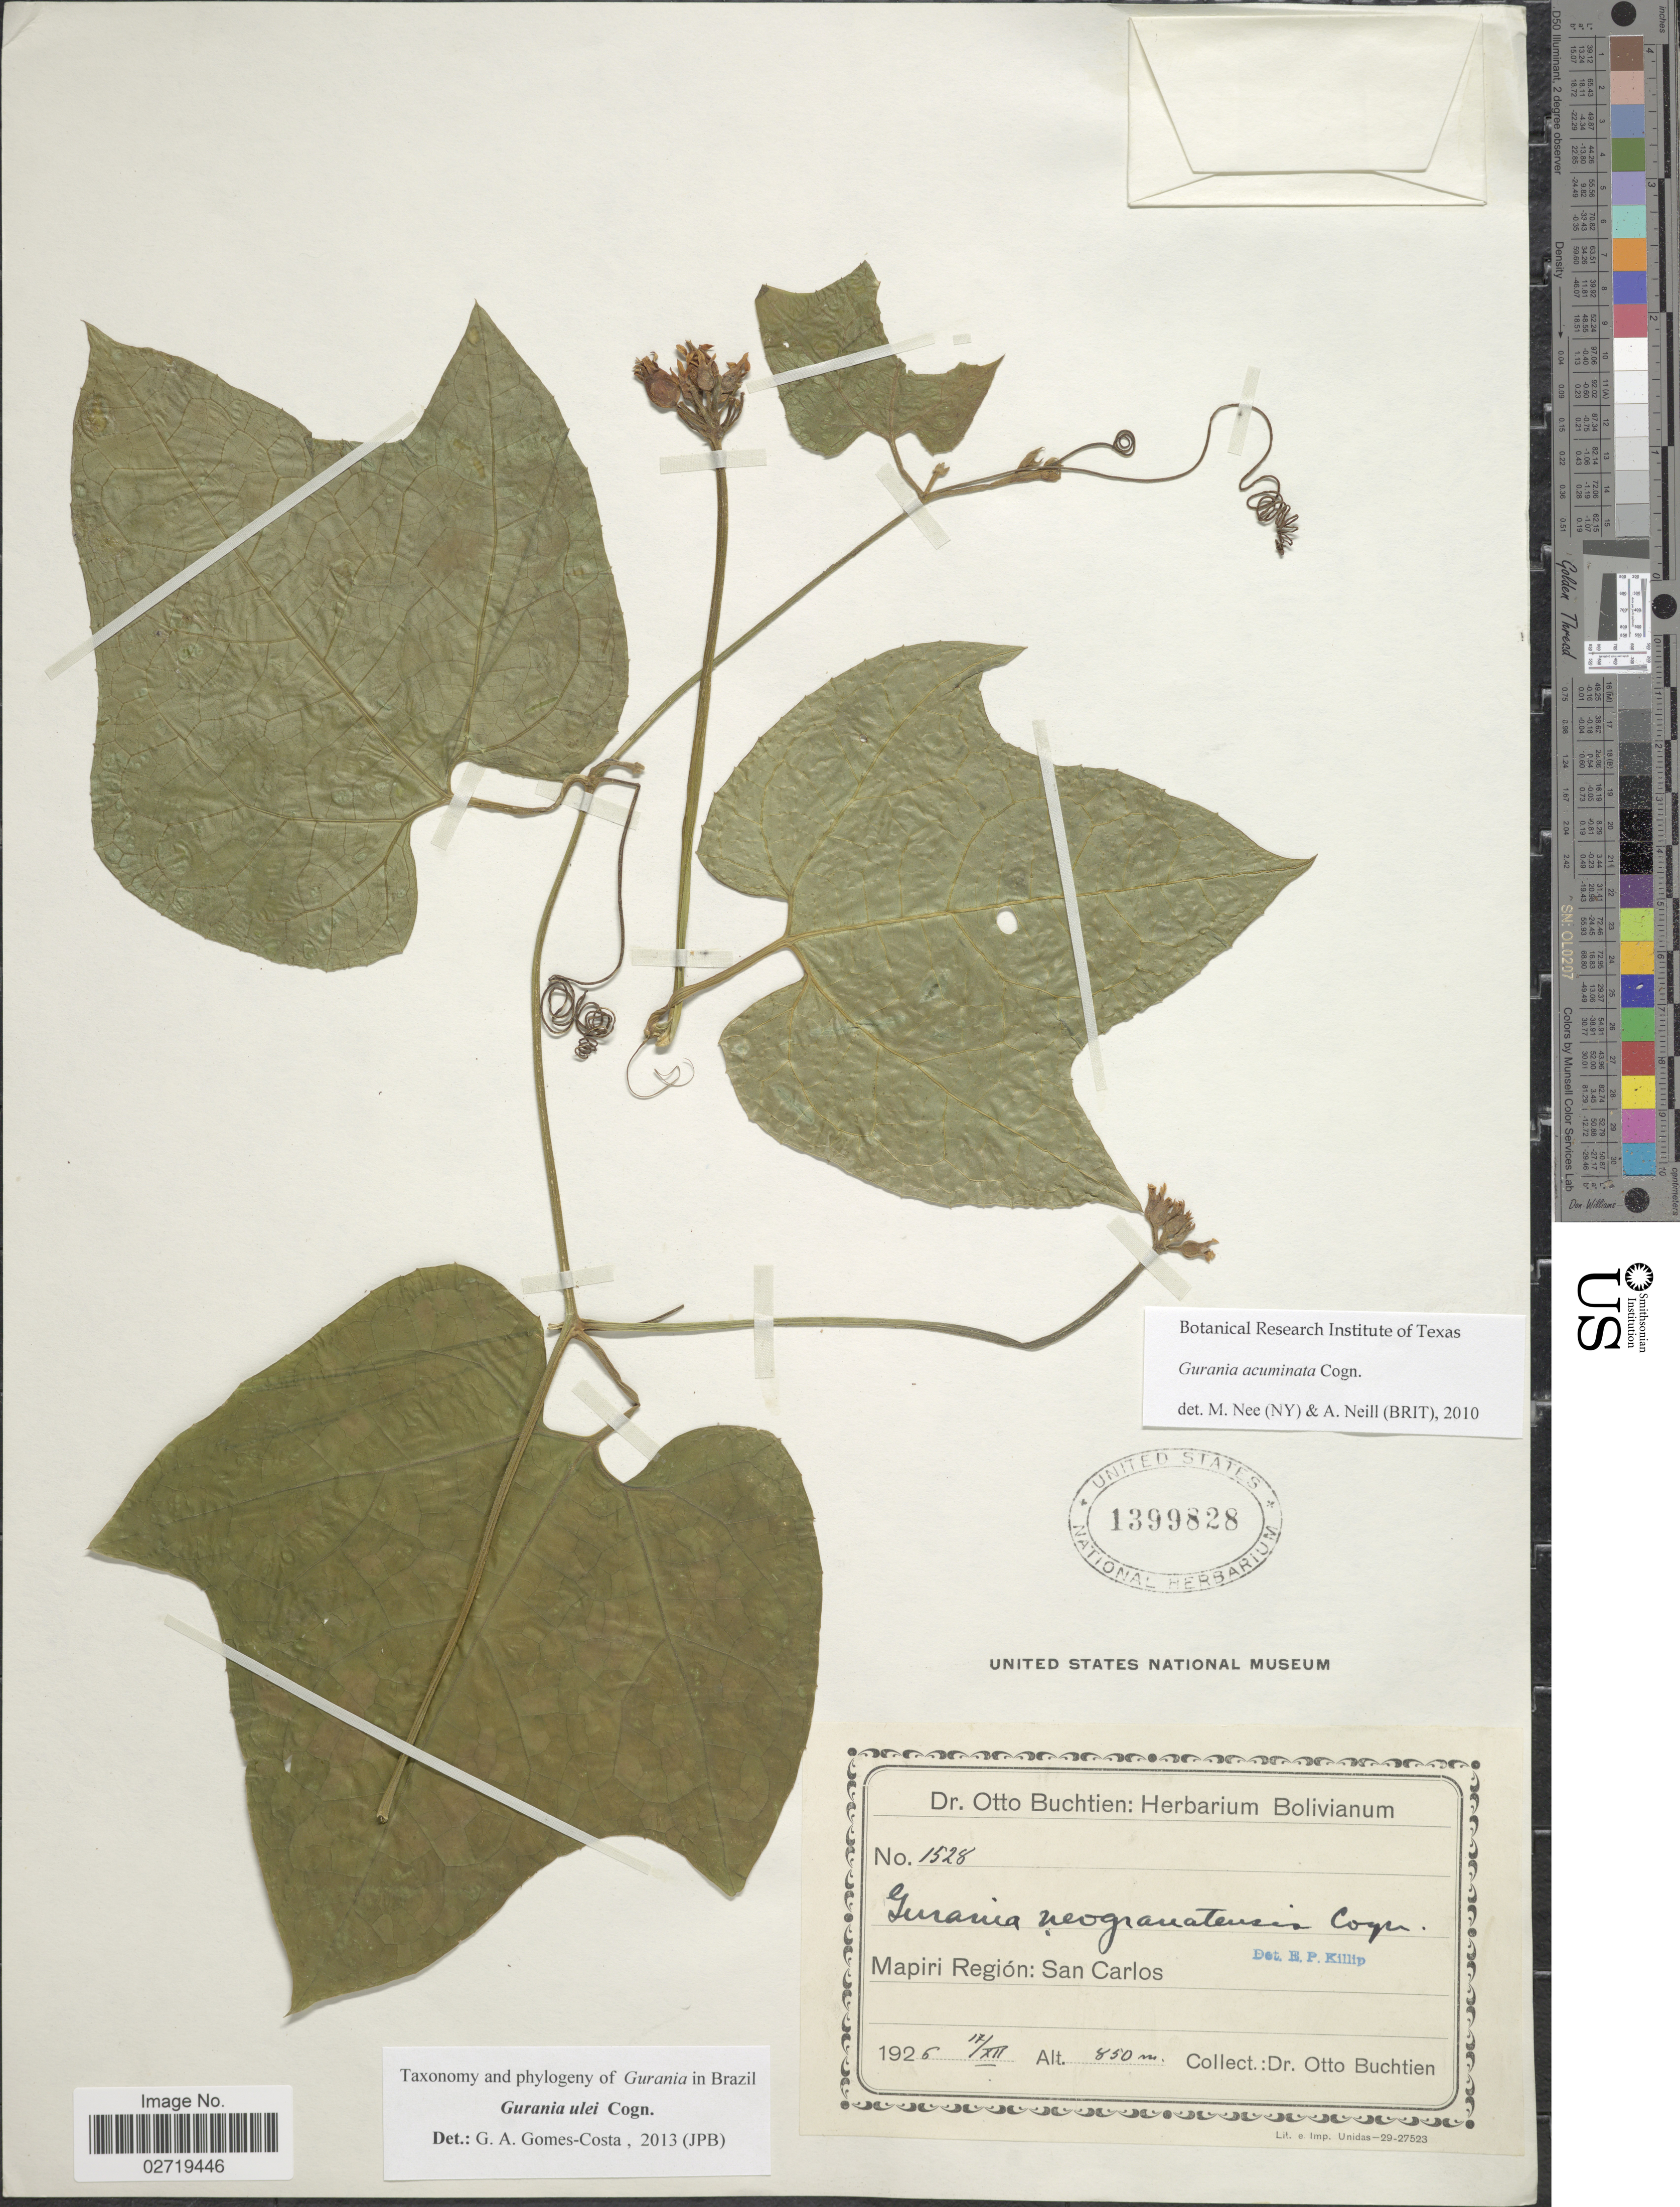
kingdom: Plantae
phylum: Tracheophyta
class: Magnoliopsida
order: Cucurbitales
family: Cucurbitaceae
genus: Gurania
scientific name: Gurania ulei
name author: Cogn. in Engl.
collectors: O. Buchtien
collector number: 1528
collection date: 1926-12-17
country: Bolivia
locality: Mapiri Región: San Carlos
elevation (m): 850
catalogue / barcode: US 1399828